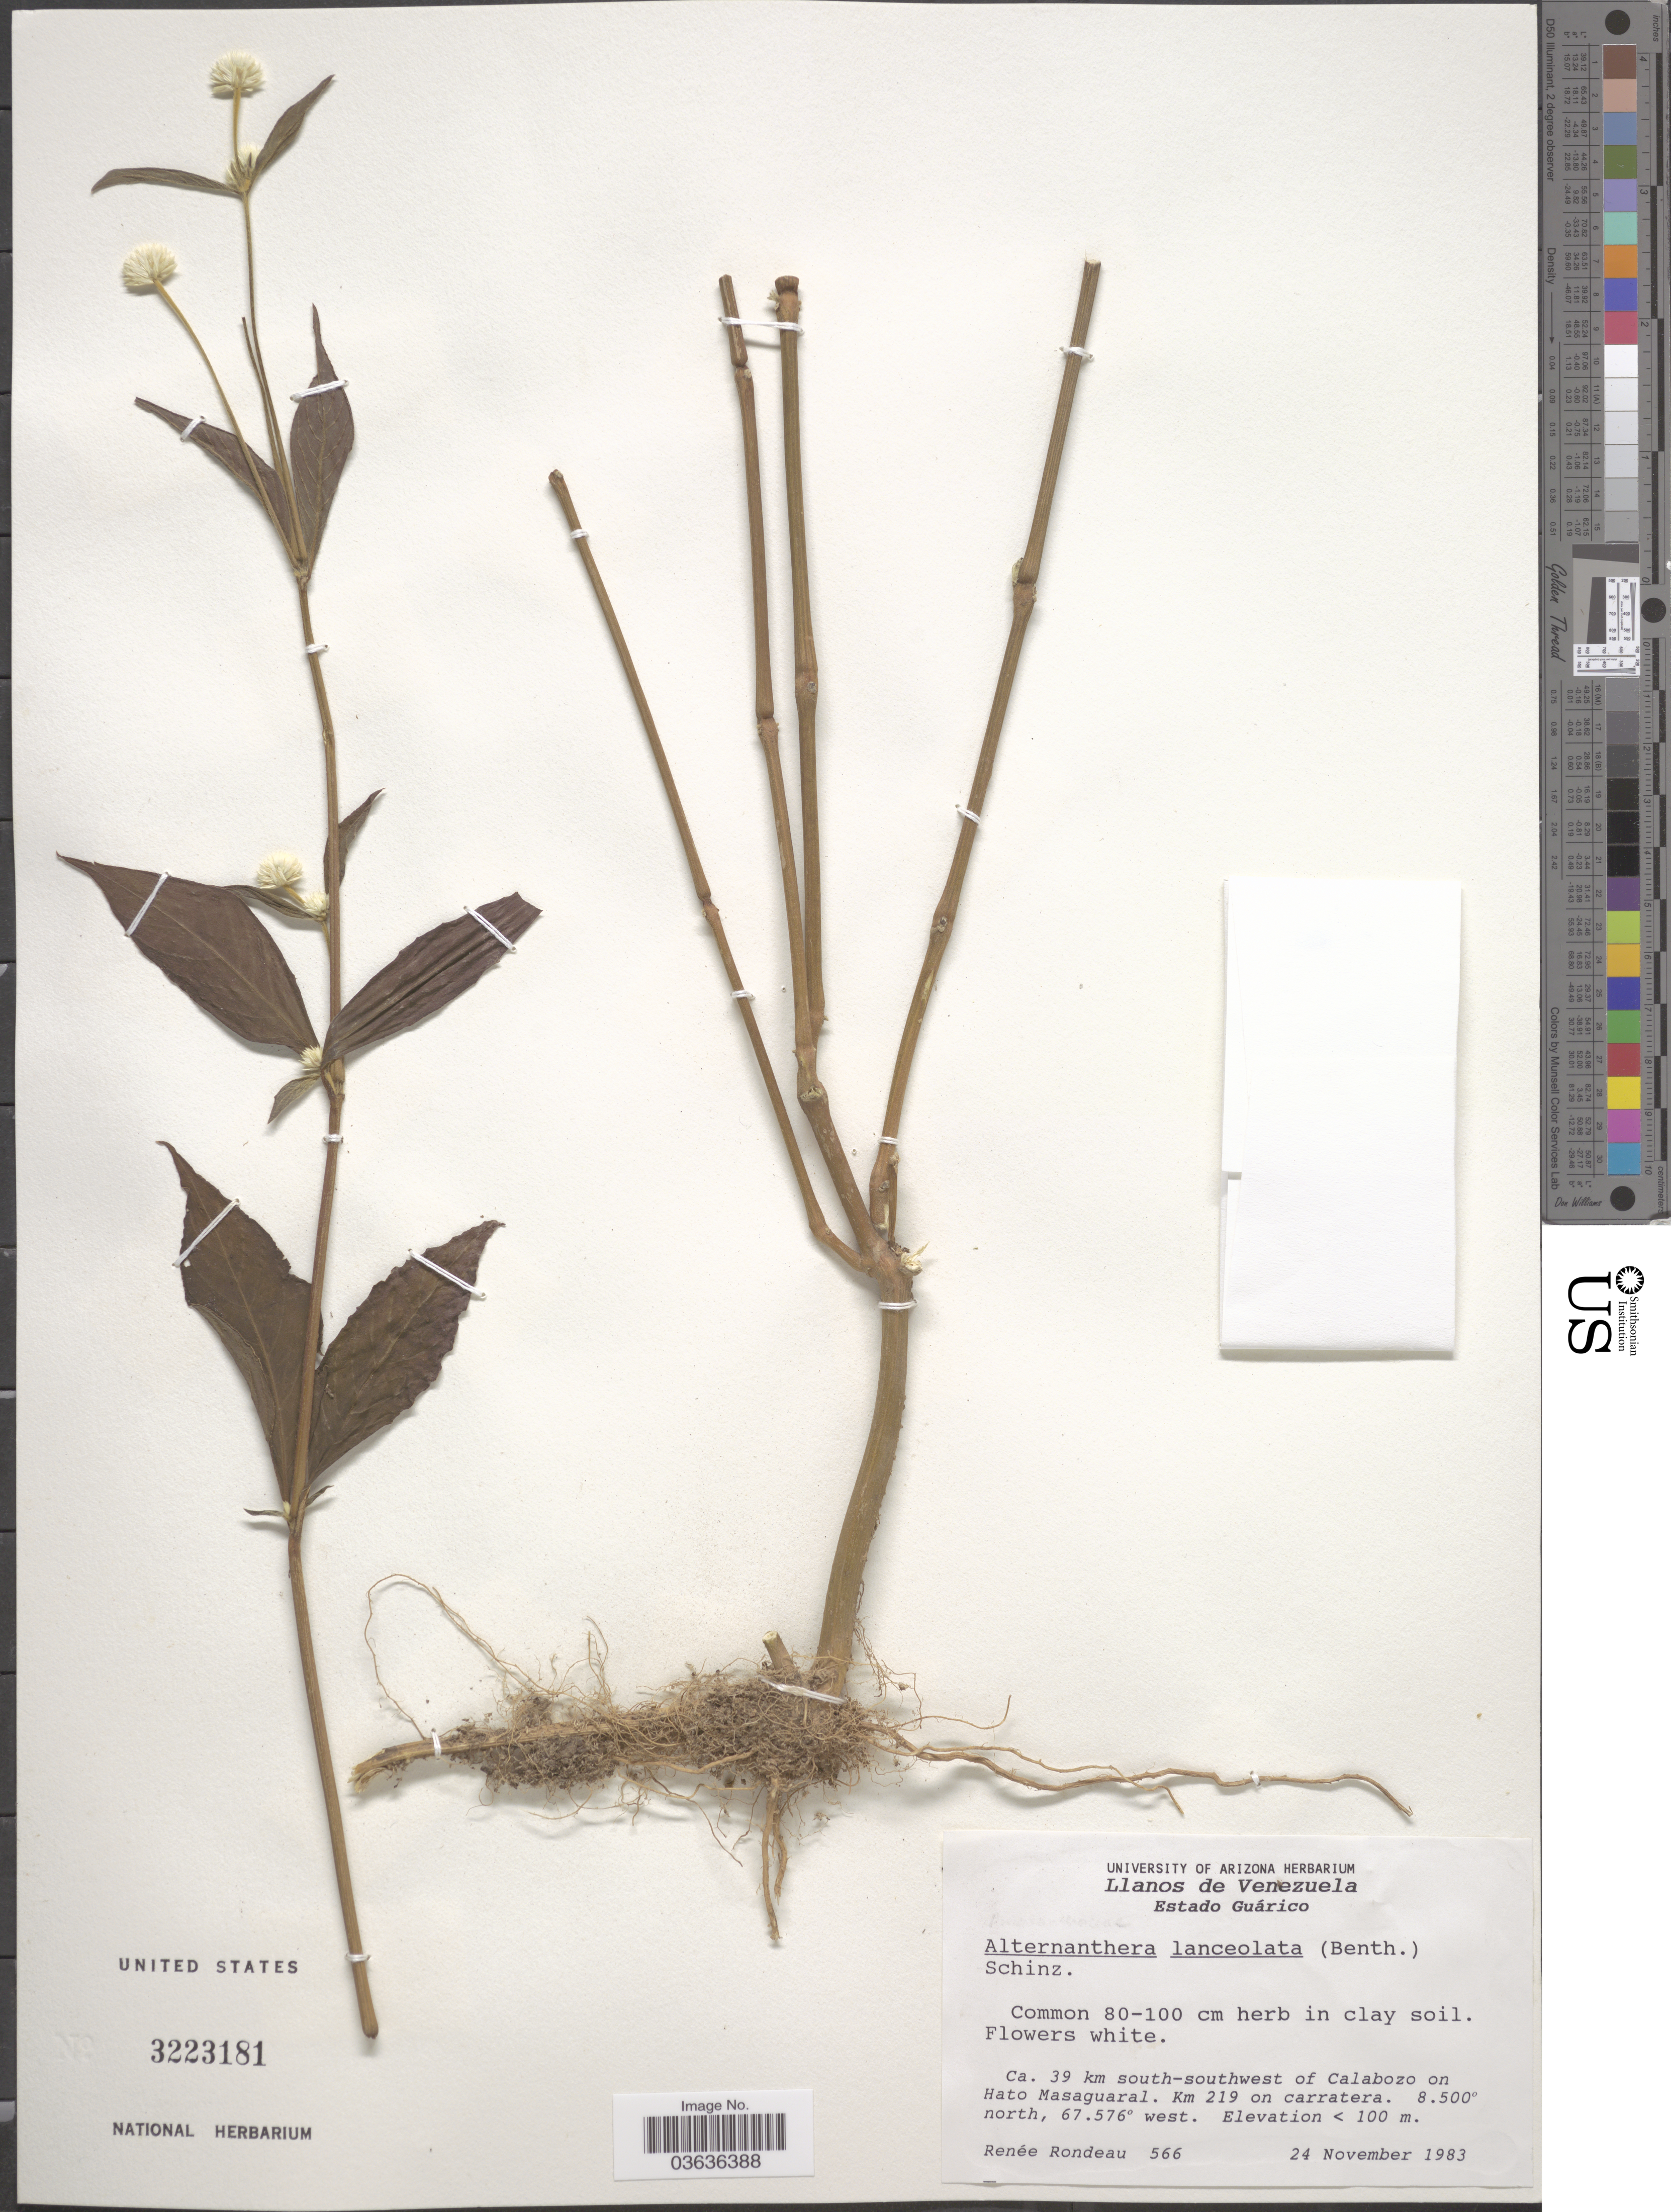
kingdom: Plantae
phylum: Tracheophyta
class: Magnoliopsida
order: Caryophyllales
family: Amaranthaceae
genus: Alternanthera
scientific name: Alternanthera lanceolata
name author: (Benth.) Schinz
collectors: R. Rondeau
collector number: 566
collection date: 1983-11-24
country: Venezuela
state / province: Guárico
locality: Ca. 39 km south-southwest of Calabozo on Hato Masaguaral. Km 219 on carratera.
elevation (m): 100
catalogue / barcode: US 3223181